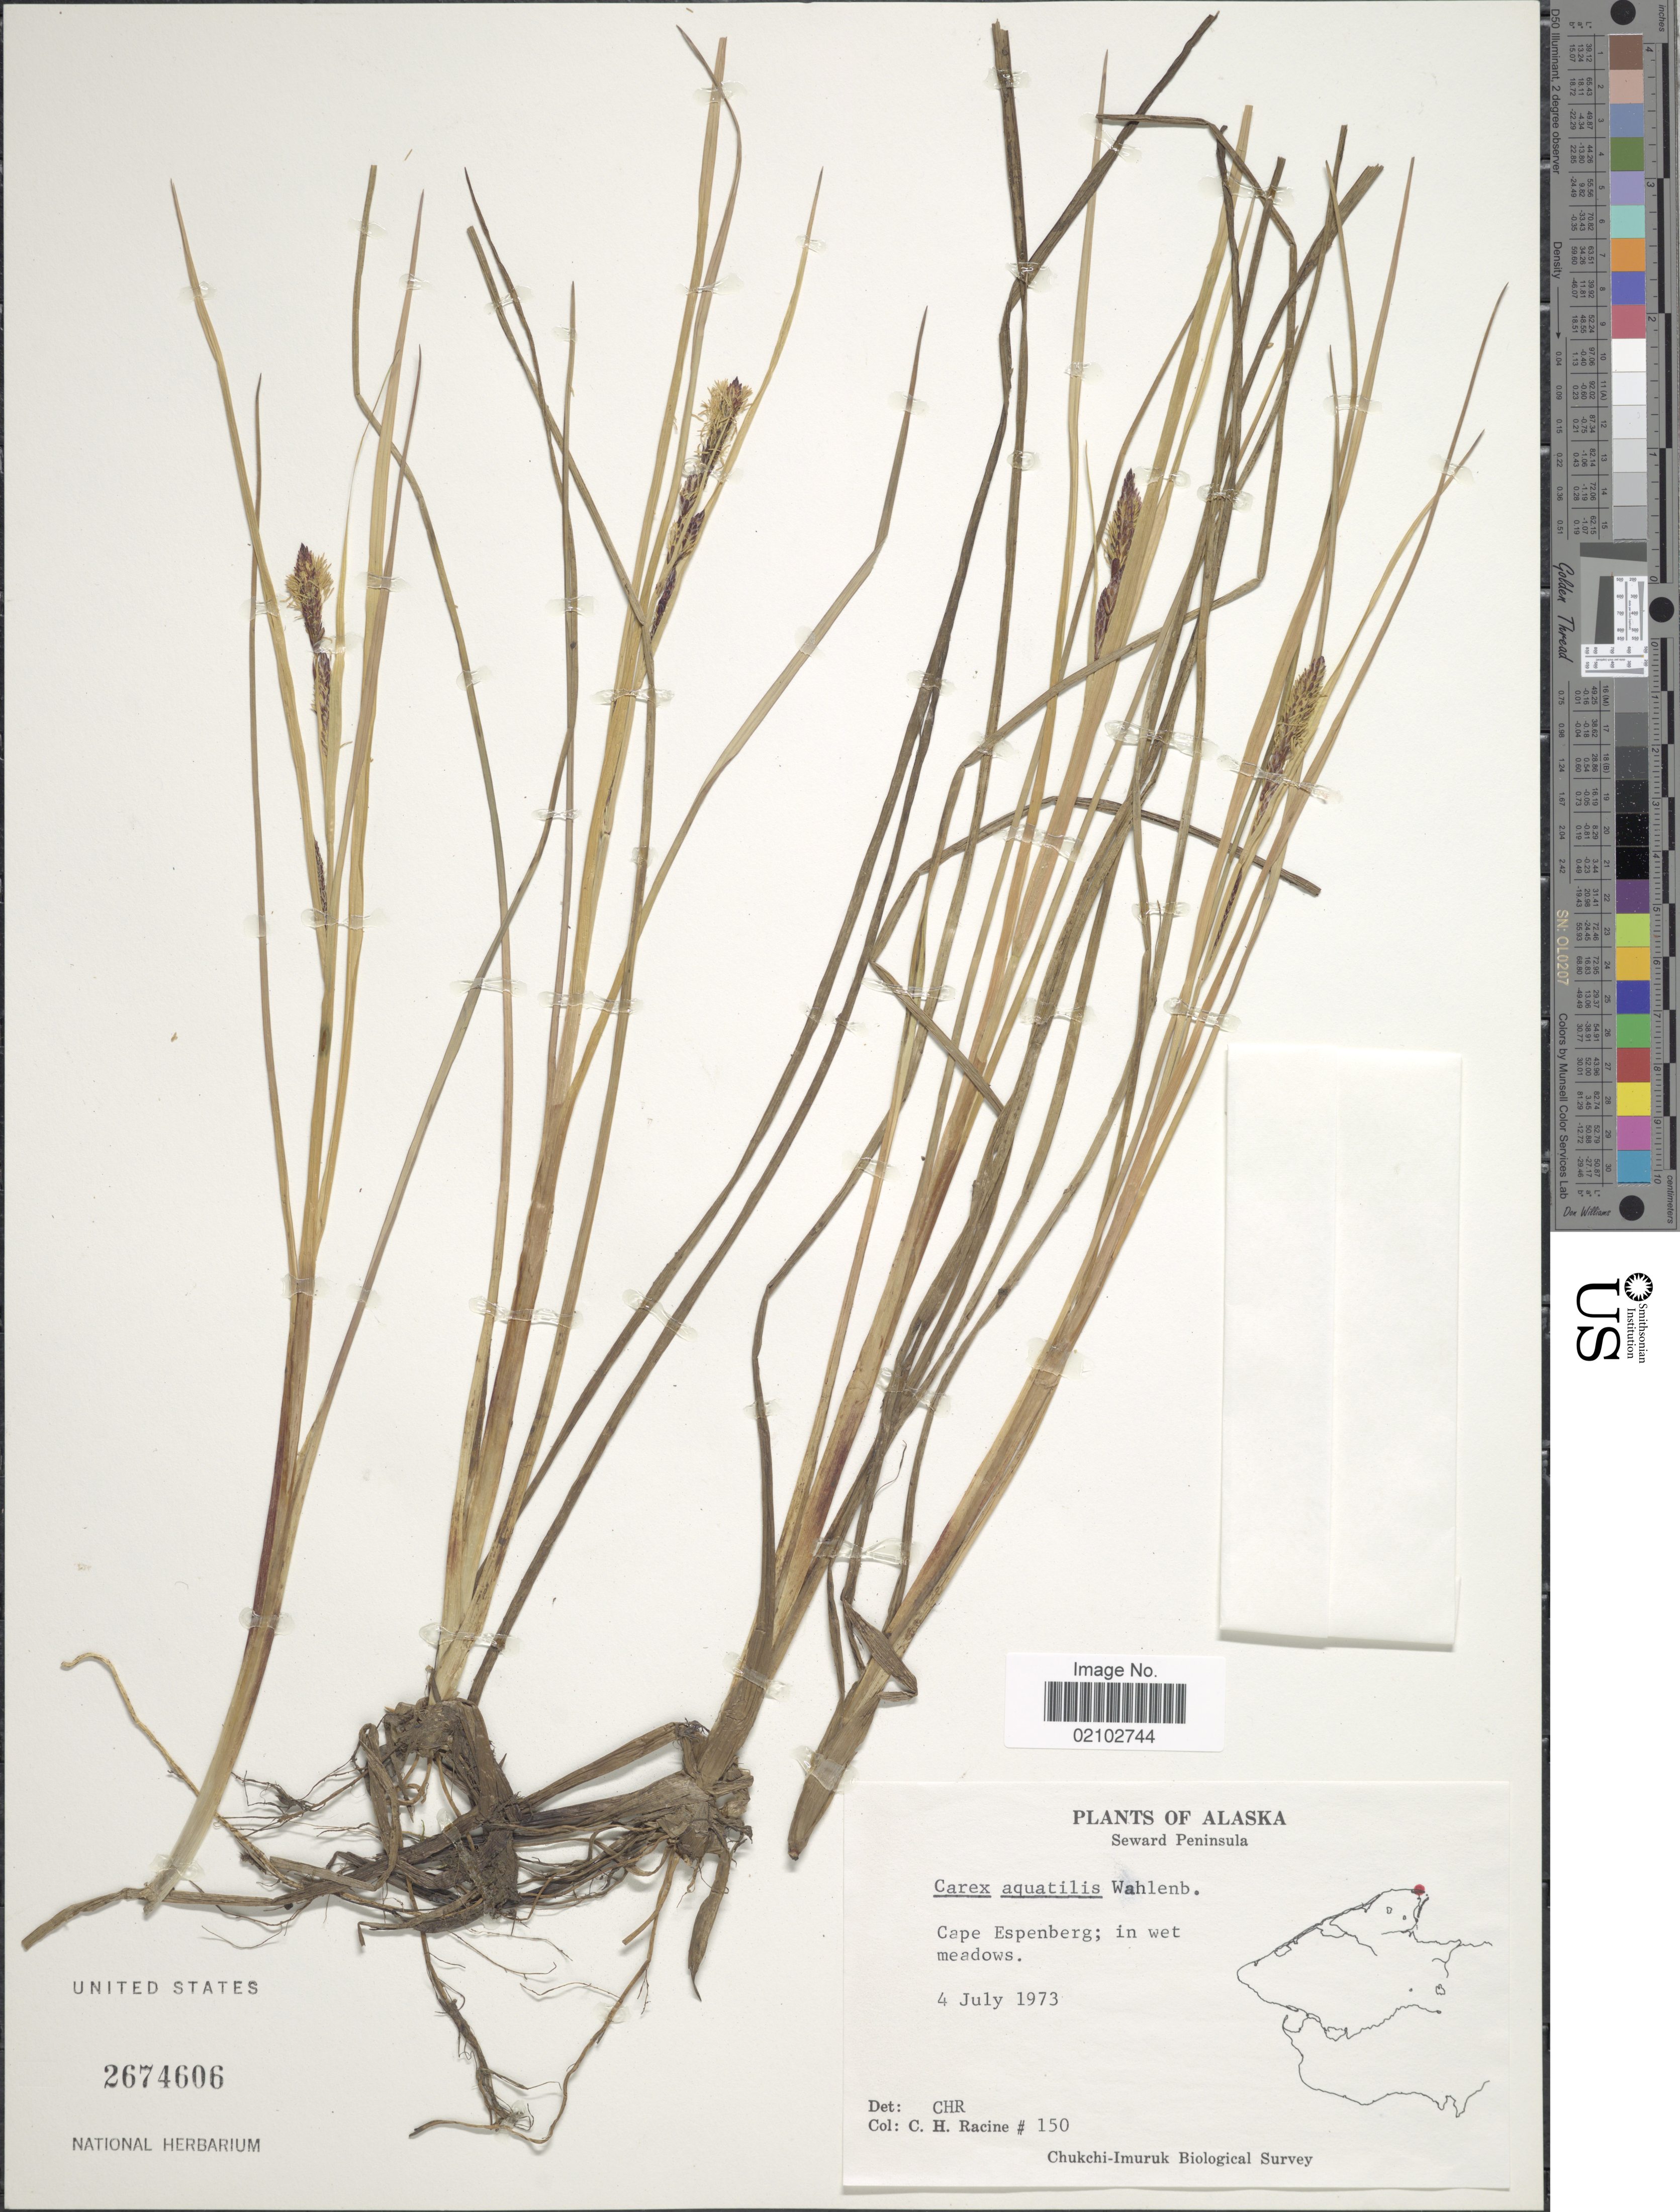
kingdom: Plantae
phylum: Tracheophyta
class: Liliopsida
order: Poales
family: Cyperaceae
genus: Carex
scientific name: Carex aquatilis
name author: Wahlenb.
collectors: C. Racine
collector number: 150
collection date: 1973-07-04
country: United States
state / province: Alaska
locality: Seward Peninsula, Cape Espenberg; in wet meadows, Chukchi-Imuruk.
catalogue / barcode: US 2674606